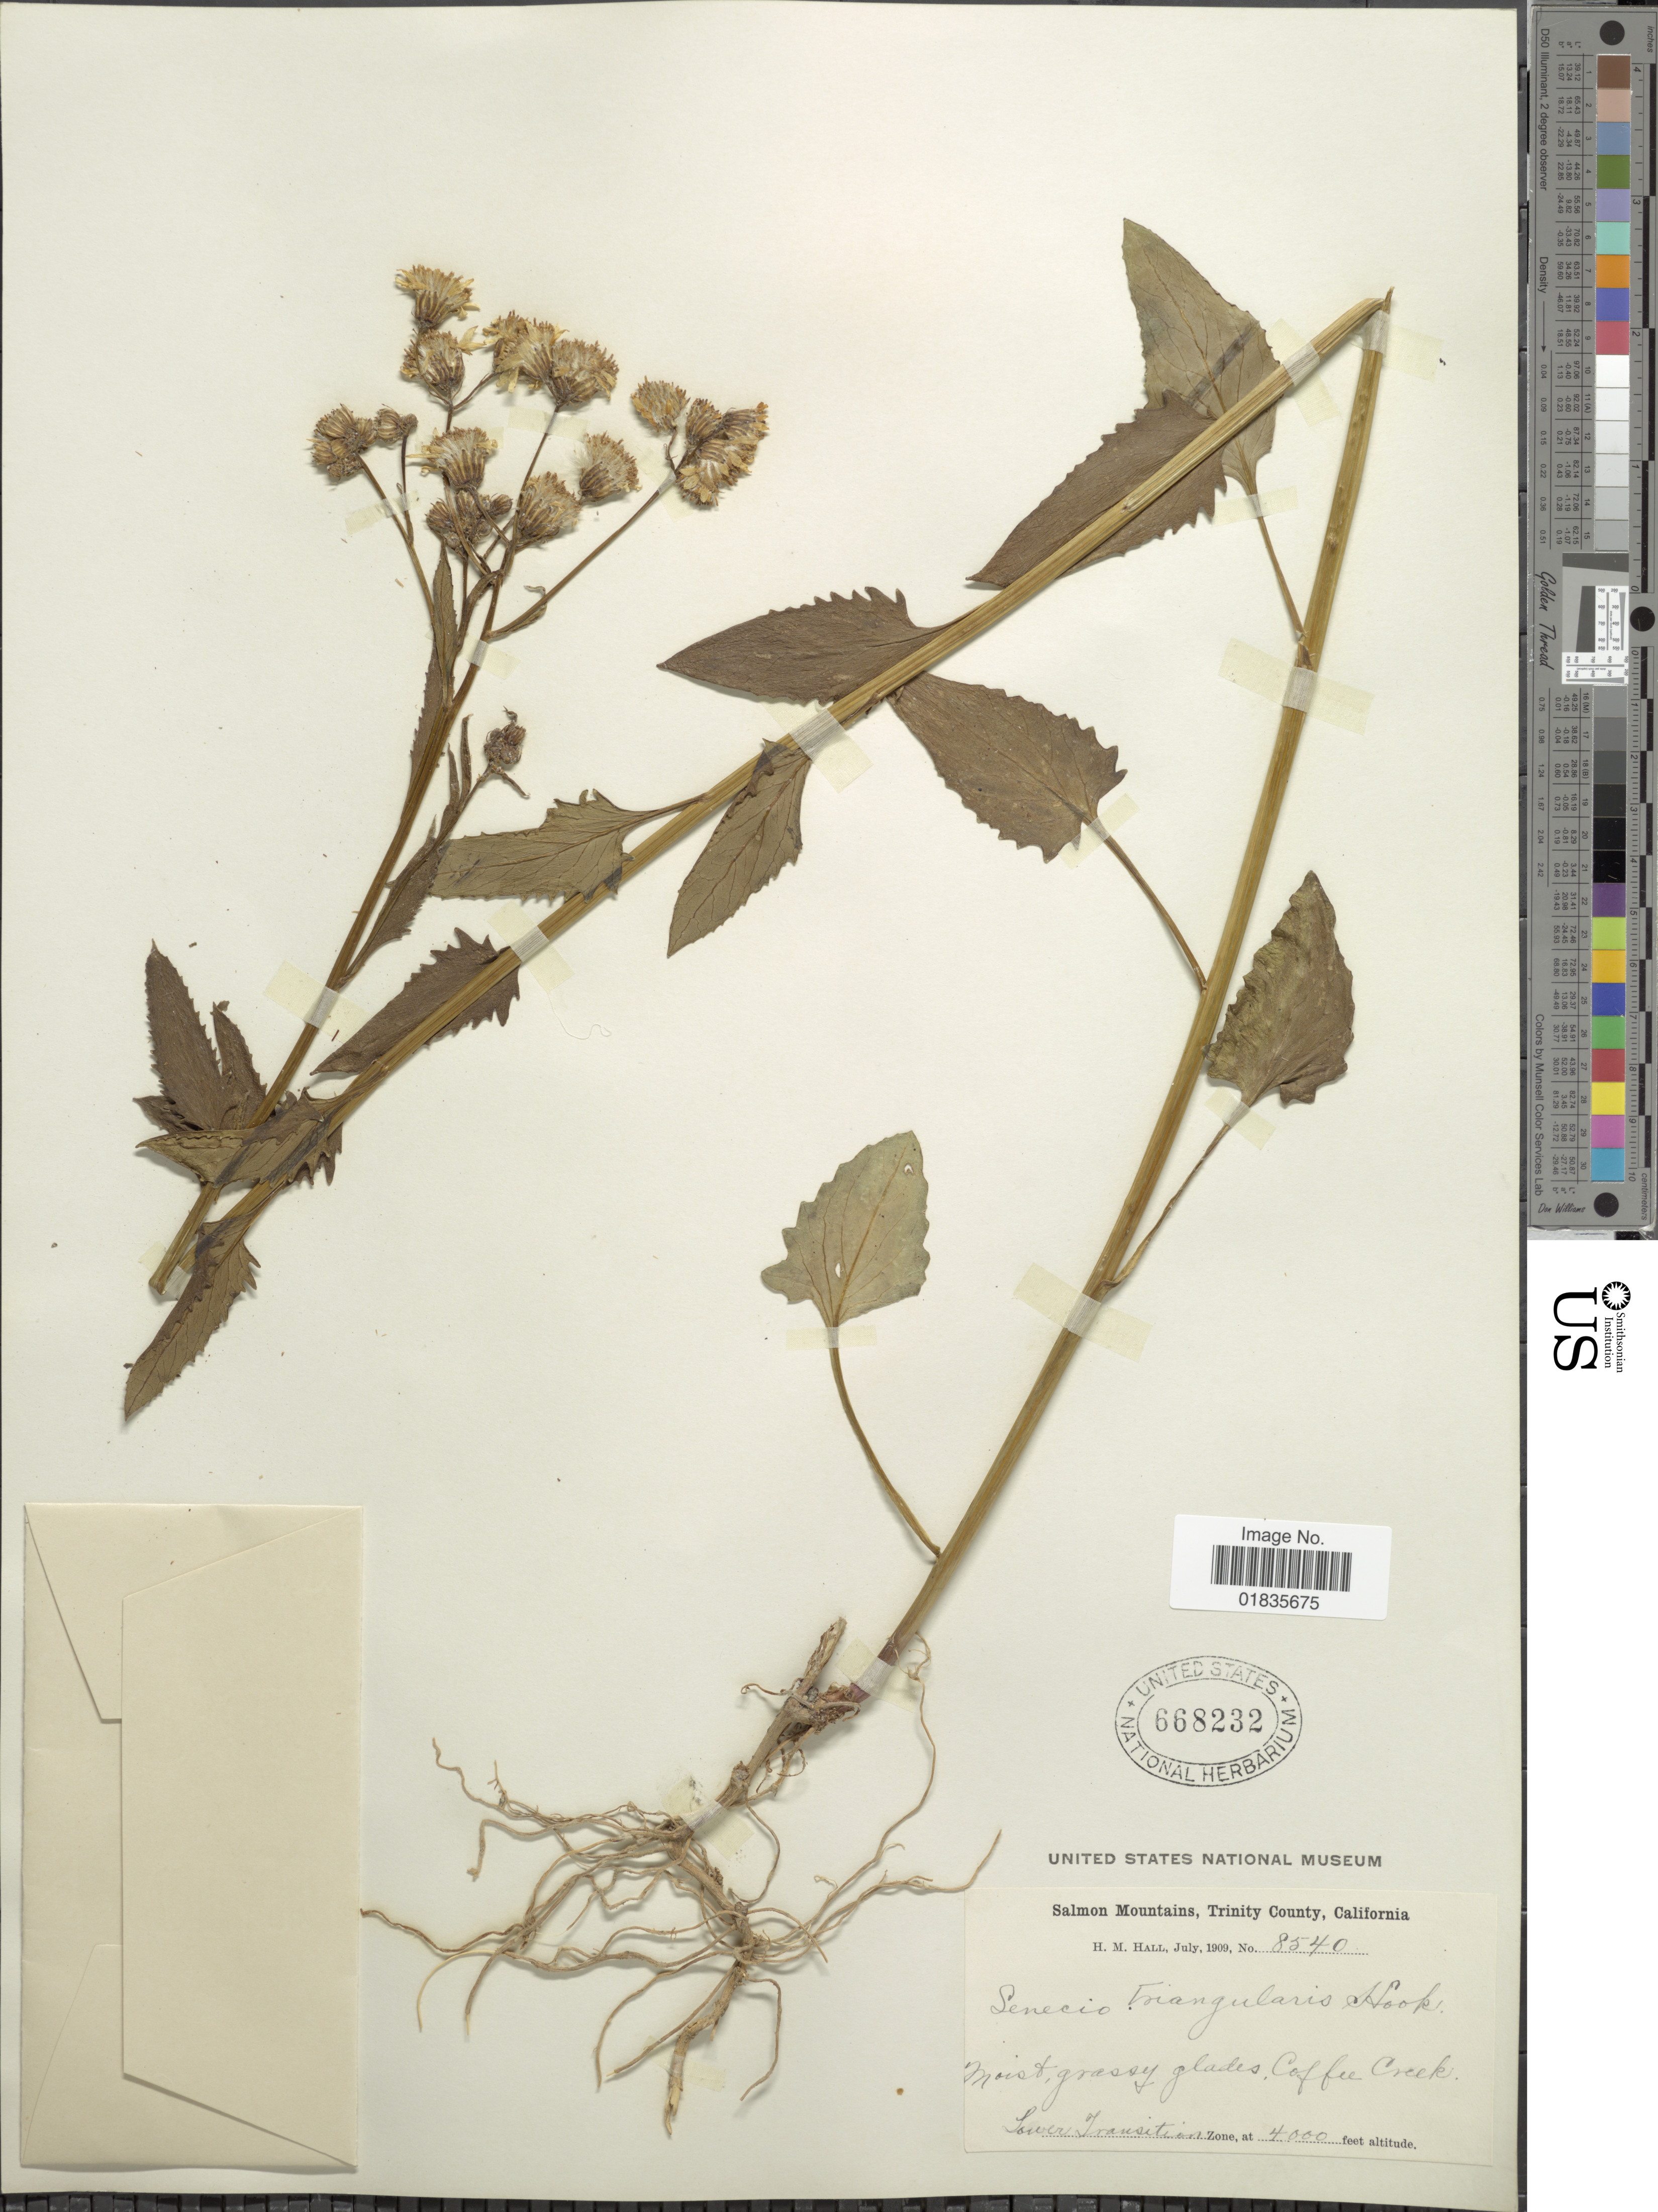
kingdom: Plantae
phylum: Tracheophyta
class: Magnoliopsida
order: Asterales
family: Asteraceae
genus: Senecio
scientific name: Senecio triangularis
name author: Hook.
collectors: H. M. Hall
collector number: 8540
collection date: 1909-07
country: United States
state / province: California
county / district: Trinity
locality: Salmon Mountains, Trinity County, moist, grassy glades, Coffee Creek, Lower Transition Zone.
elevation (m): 1219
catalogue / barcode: US 668232